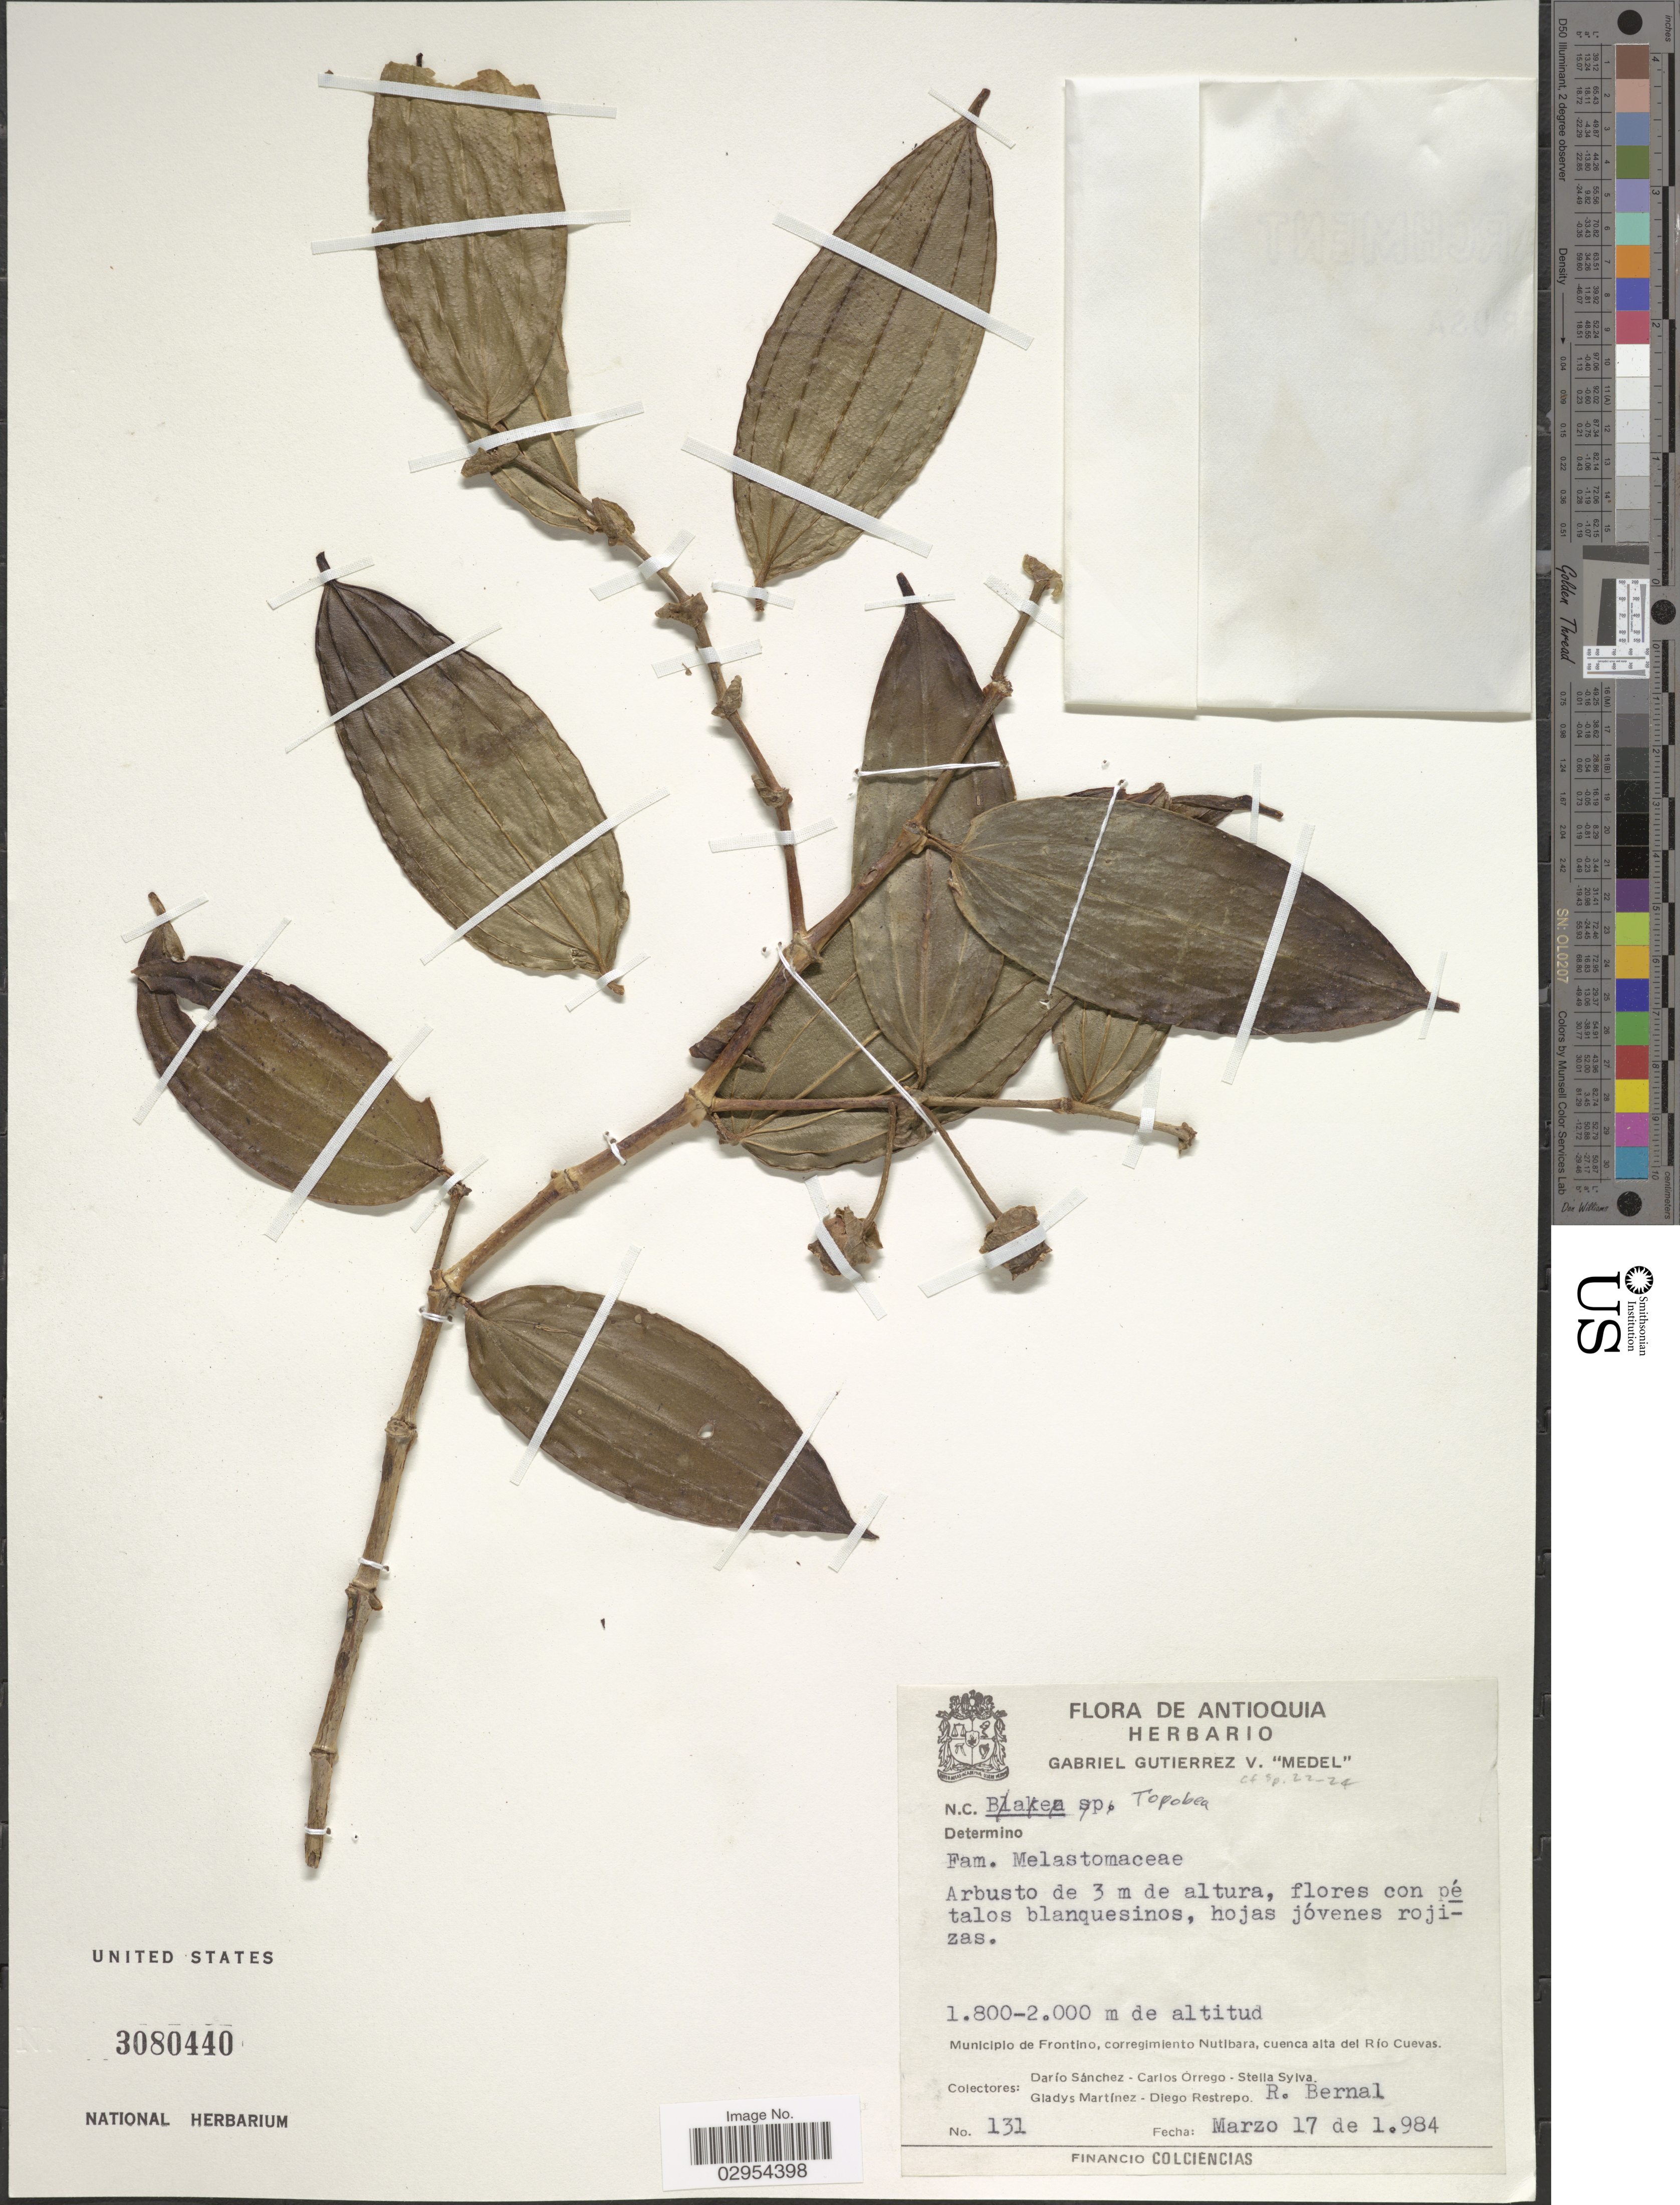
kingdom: Plantae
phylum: Tracheophyta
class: Magnoliopsida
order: Myrtales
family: Melastomataceae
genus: Topobea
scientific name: Topobea sp.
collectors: D. Sánchez, C. Orrego, S. Sylva, G. Martínez & et al.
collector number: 131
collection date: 1984-03-17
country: Colombia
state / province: Antioquia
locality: Municipio de Frontino, corregimiento Nutibara, cuenca alta del Río Cuevas.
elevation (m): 1800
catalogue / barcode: US 3080440